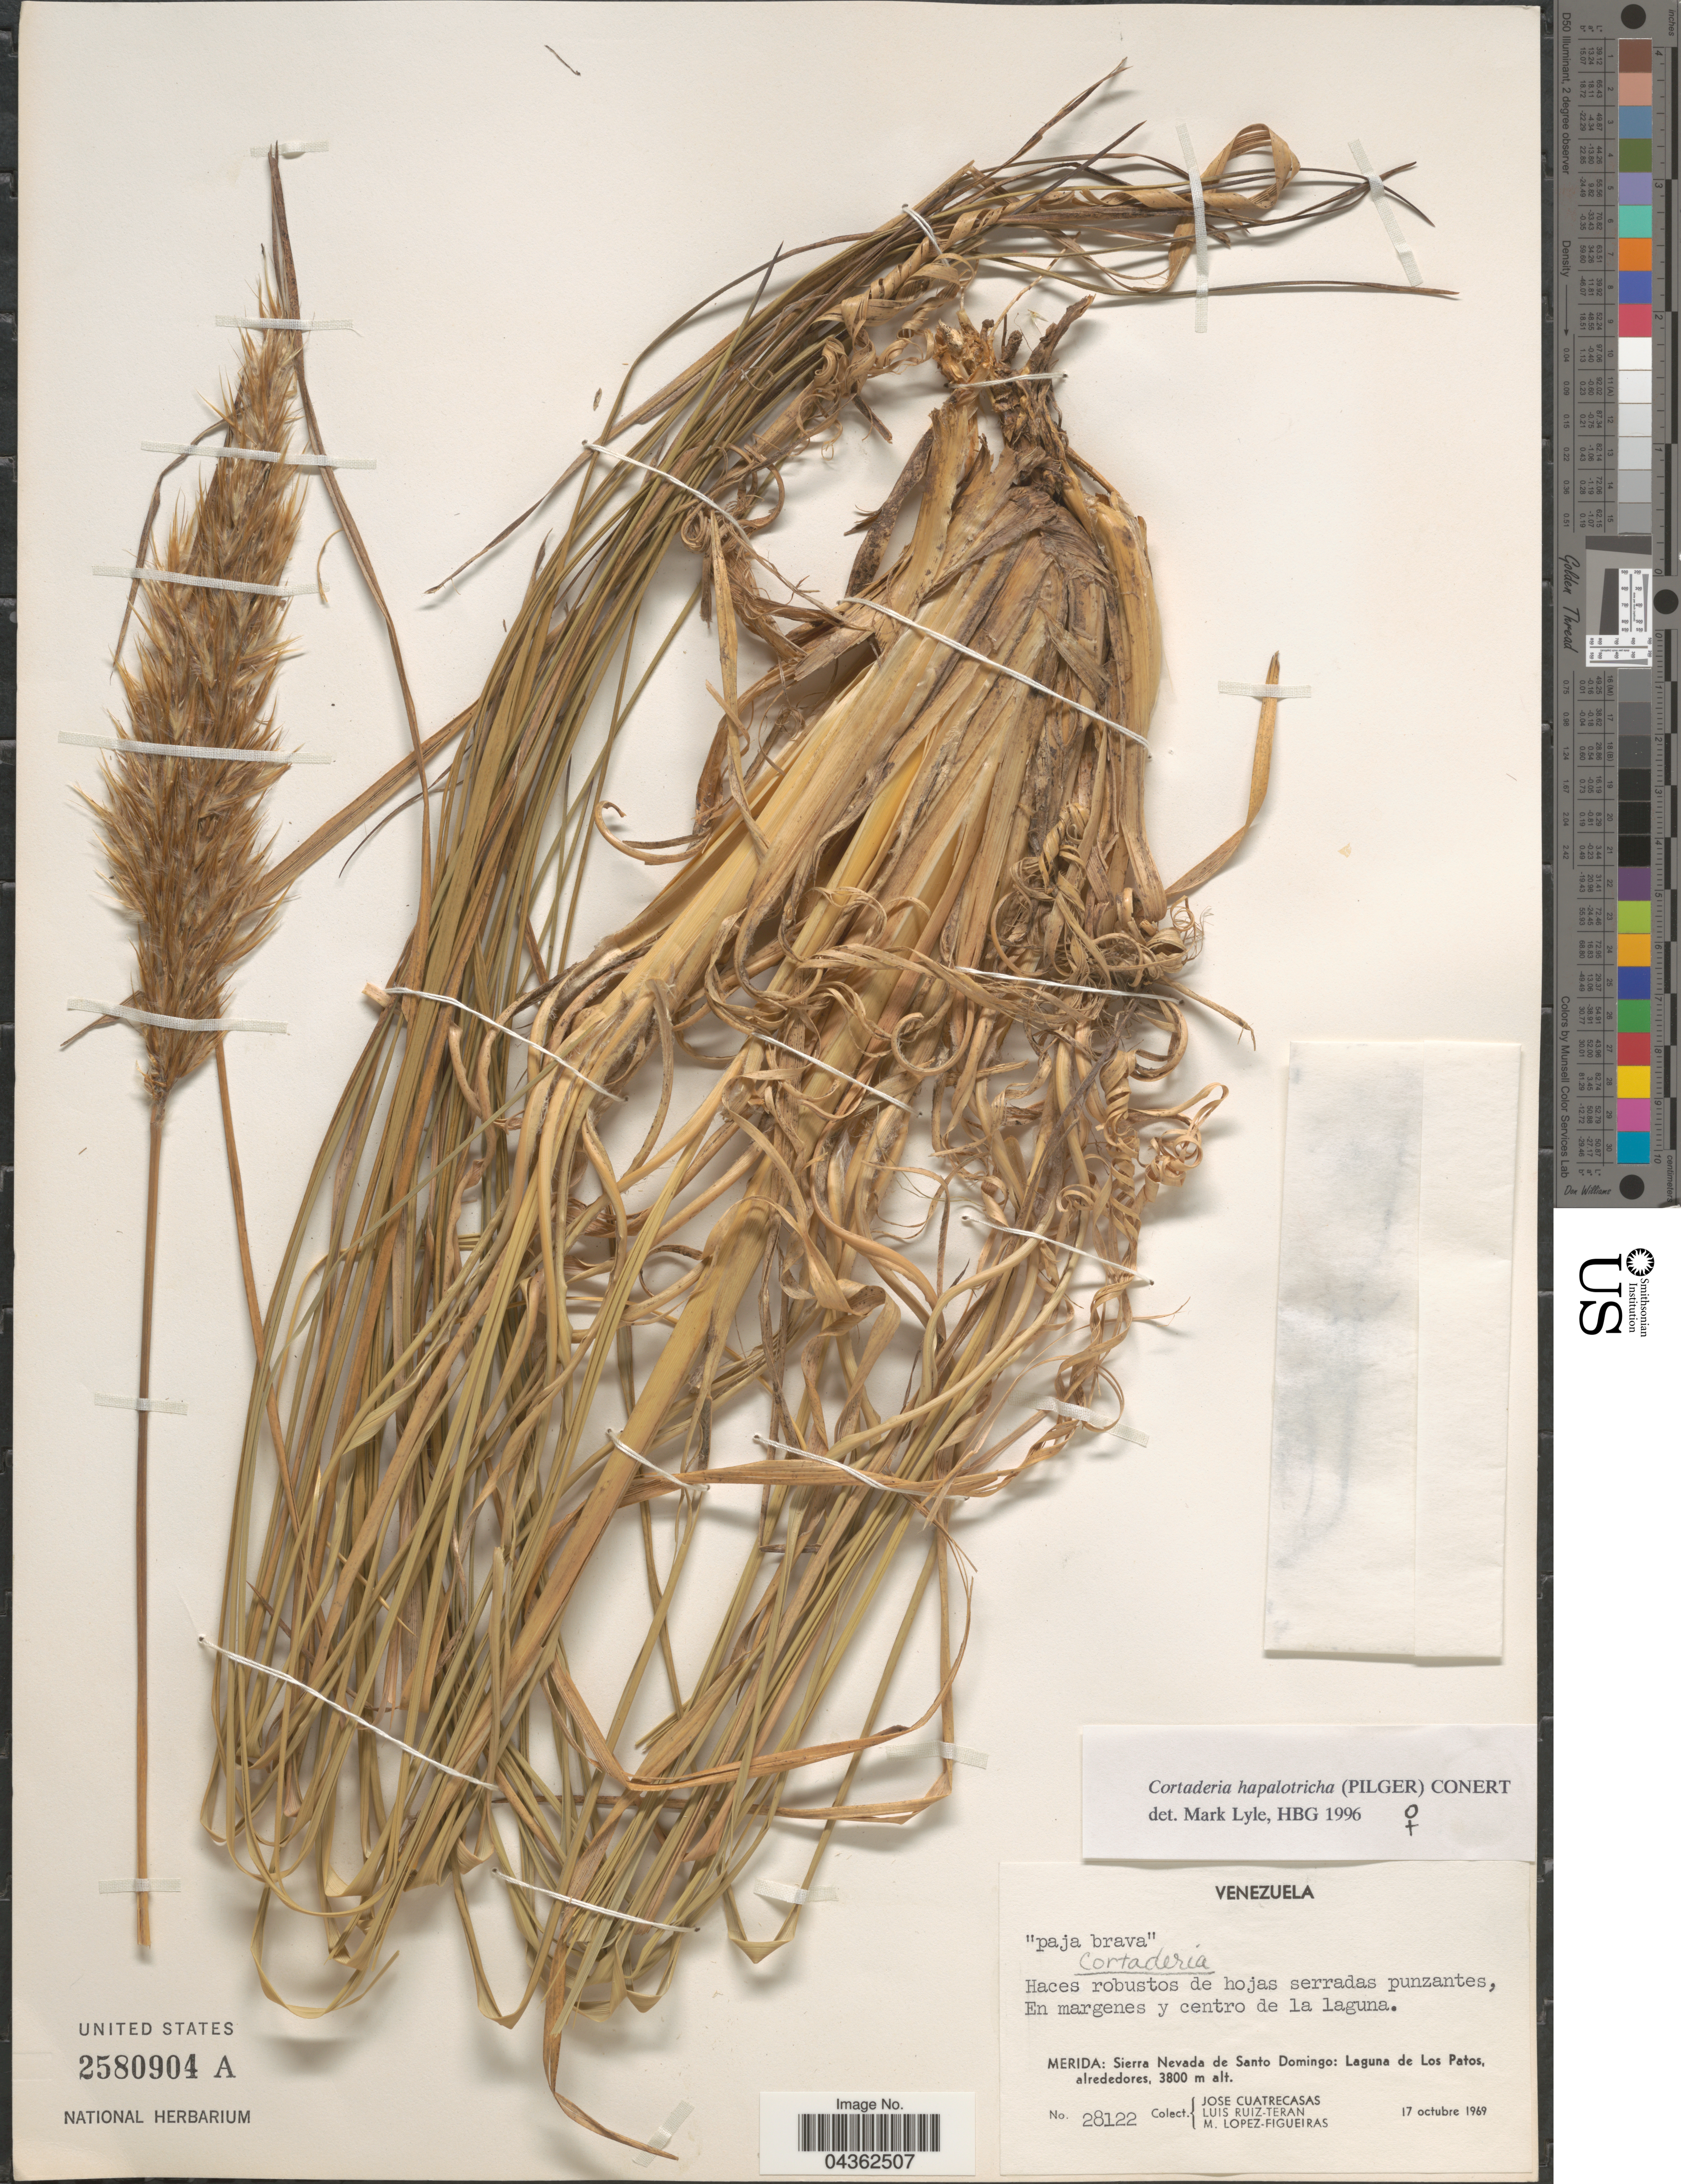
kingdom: Plantae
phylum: Tracheophyta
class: Liliopsida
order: Poales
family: Poaceae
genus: Cortaderia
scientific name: Cortaderia hapalotricha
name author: (Pilg.) Conert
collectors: J. Cuatrecasas, L. E. Ruíz-Terán & M. López Figueiras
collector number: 28122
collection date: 1969-10-17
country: Venezuela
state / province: Merida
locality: Sierra Nevada de Santo Domingo: Laguna de Los Patos, alrededores.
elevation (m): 3800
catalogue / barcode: US 2580904A